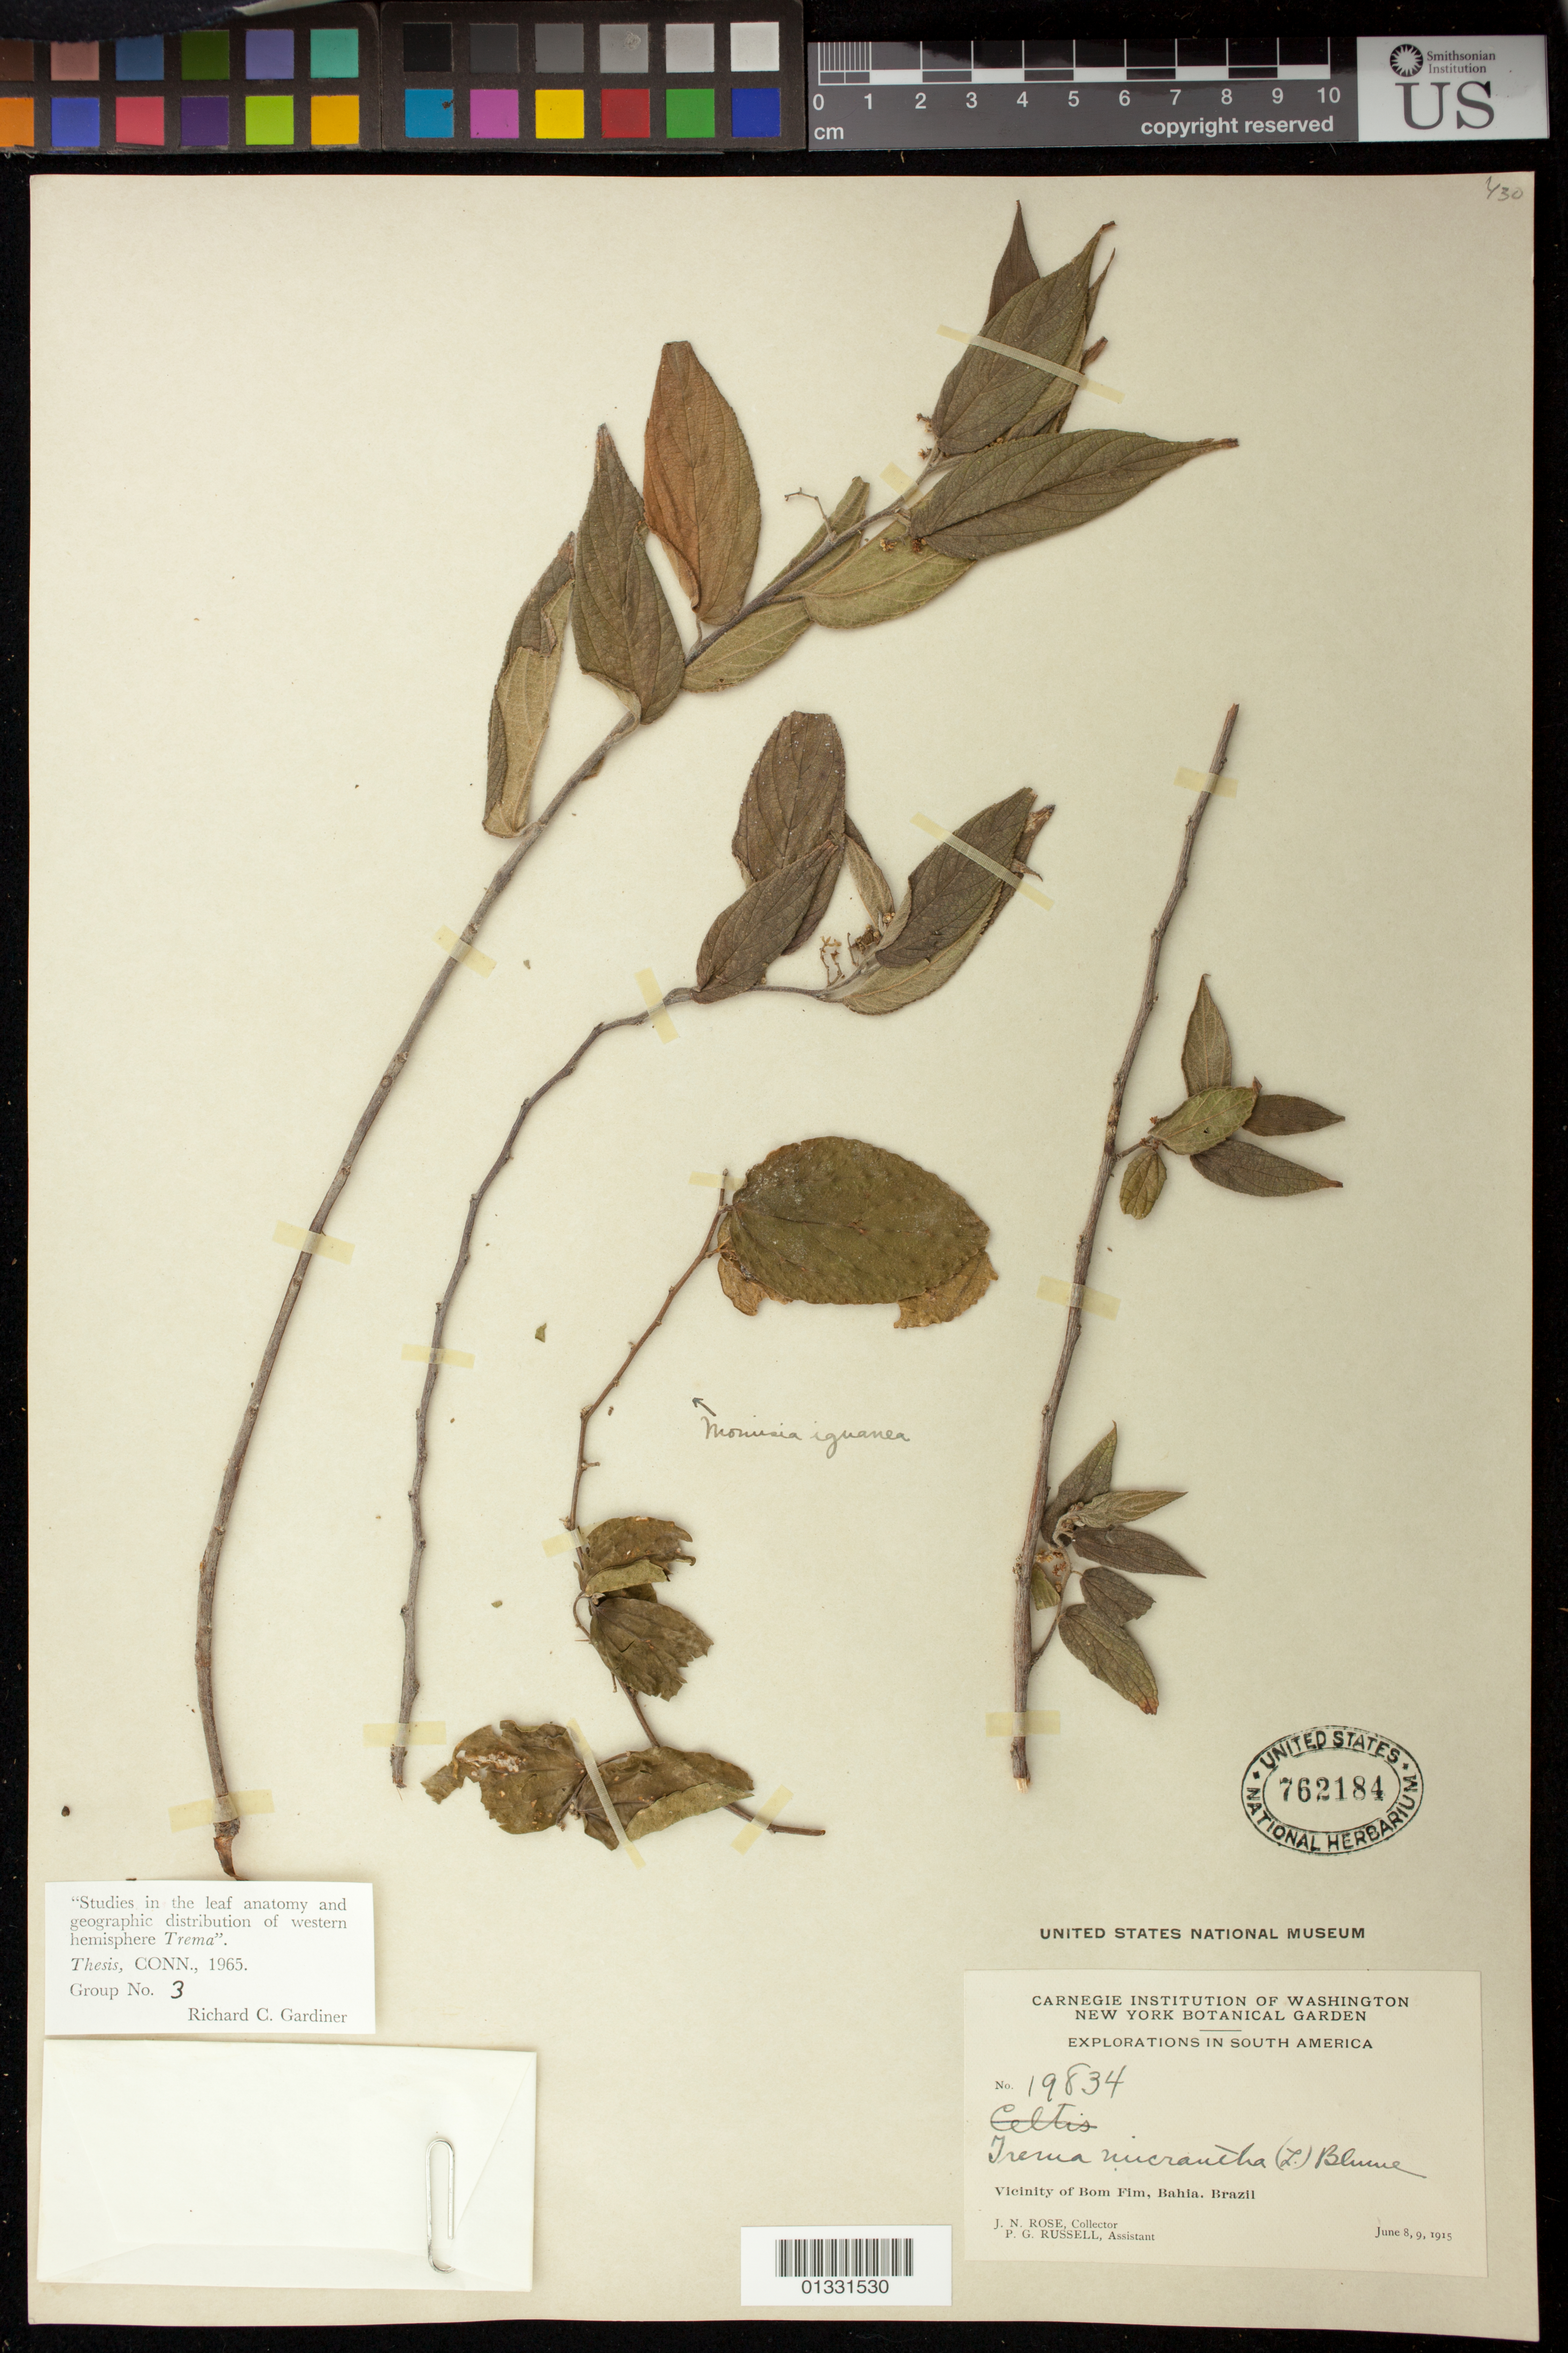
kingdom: Plantae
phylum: Tracheophyta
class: Magnoliopsida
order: Rosales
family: Cannabaceae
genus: Trema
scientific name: Trema micranthum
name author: (L.) Blume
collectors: J. N. Rose & P. G. Russell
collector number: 19834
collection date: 1915-06-08/1915-06-09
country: Brazil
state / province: Bahia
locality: Vicinity of Bonfim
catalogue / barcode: US 762184